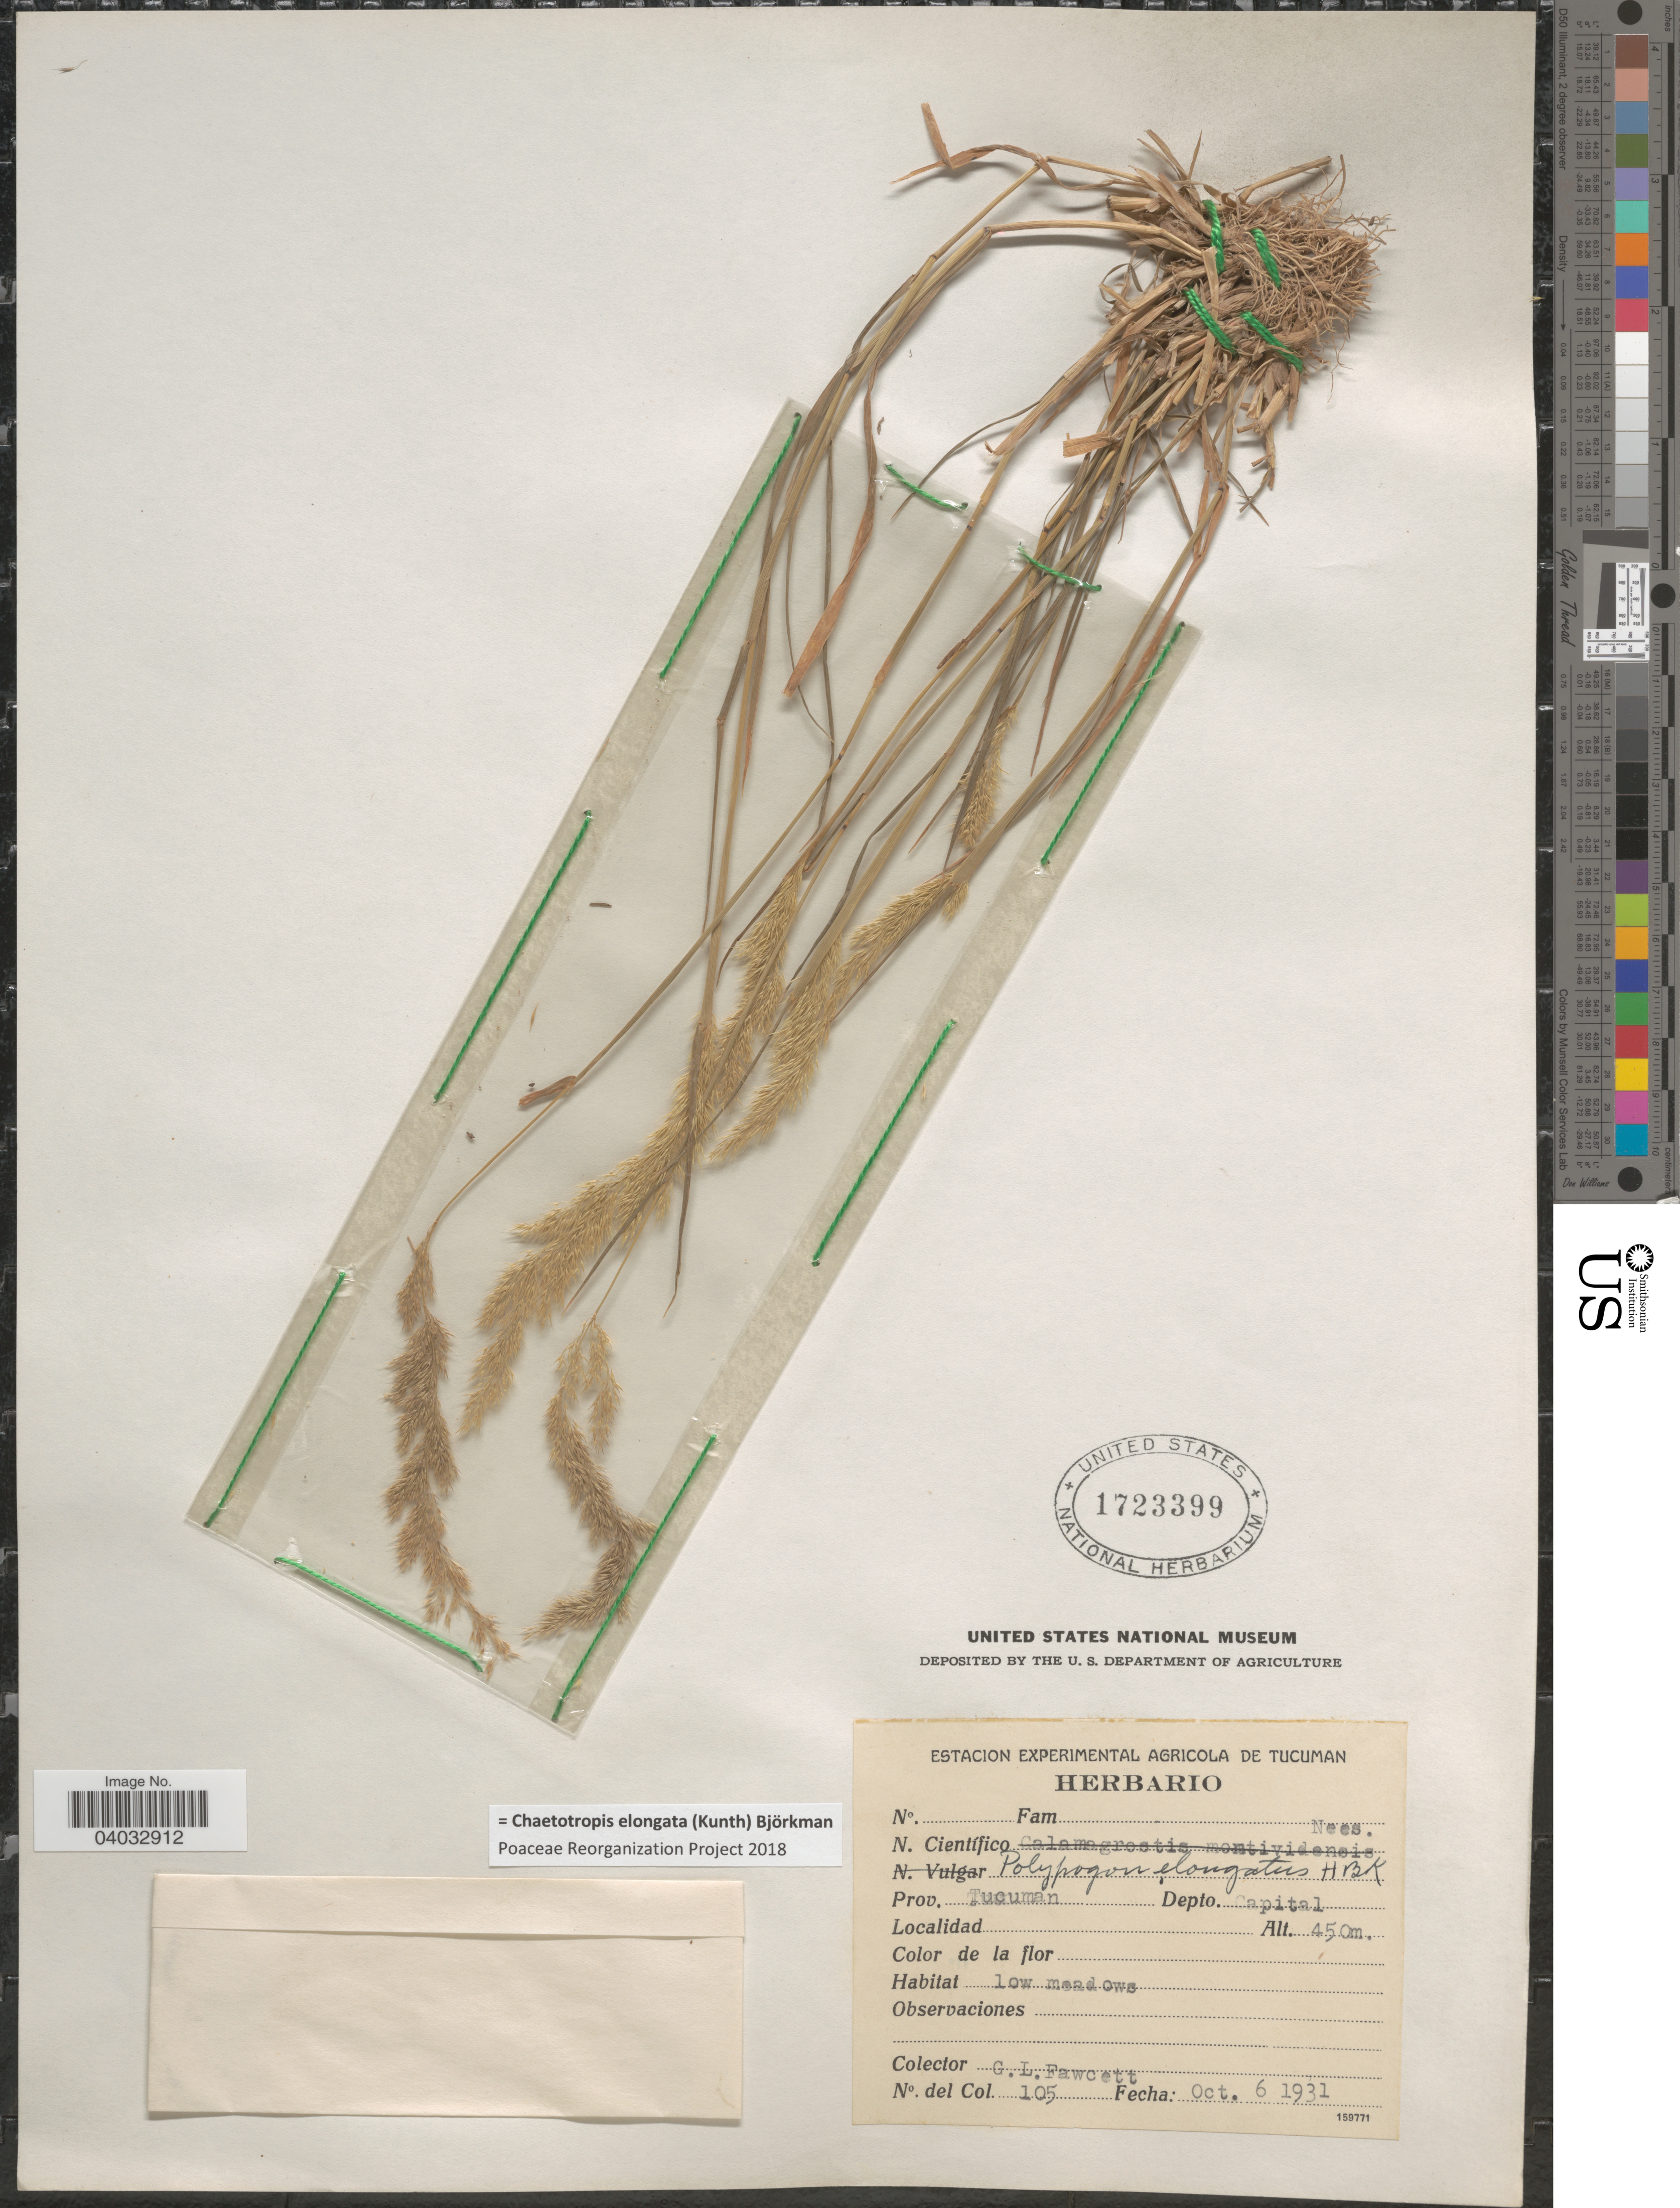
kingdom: Plantae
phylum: Tracheophyta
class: Liliopsida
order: Poales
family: Poaceae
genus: Chaetotropis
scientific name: Chaetotropis elongata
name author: (Kunth) Björkman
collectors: G. Fawcett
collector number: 105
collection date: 1931-10-06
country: Argentina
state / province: Tucuman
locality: Depto. Capital.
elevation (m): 450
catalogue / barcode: US 1723399